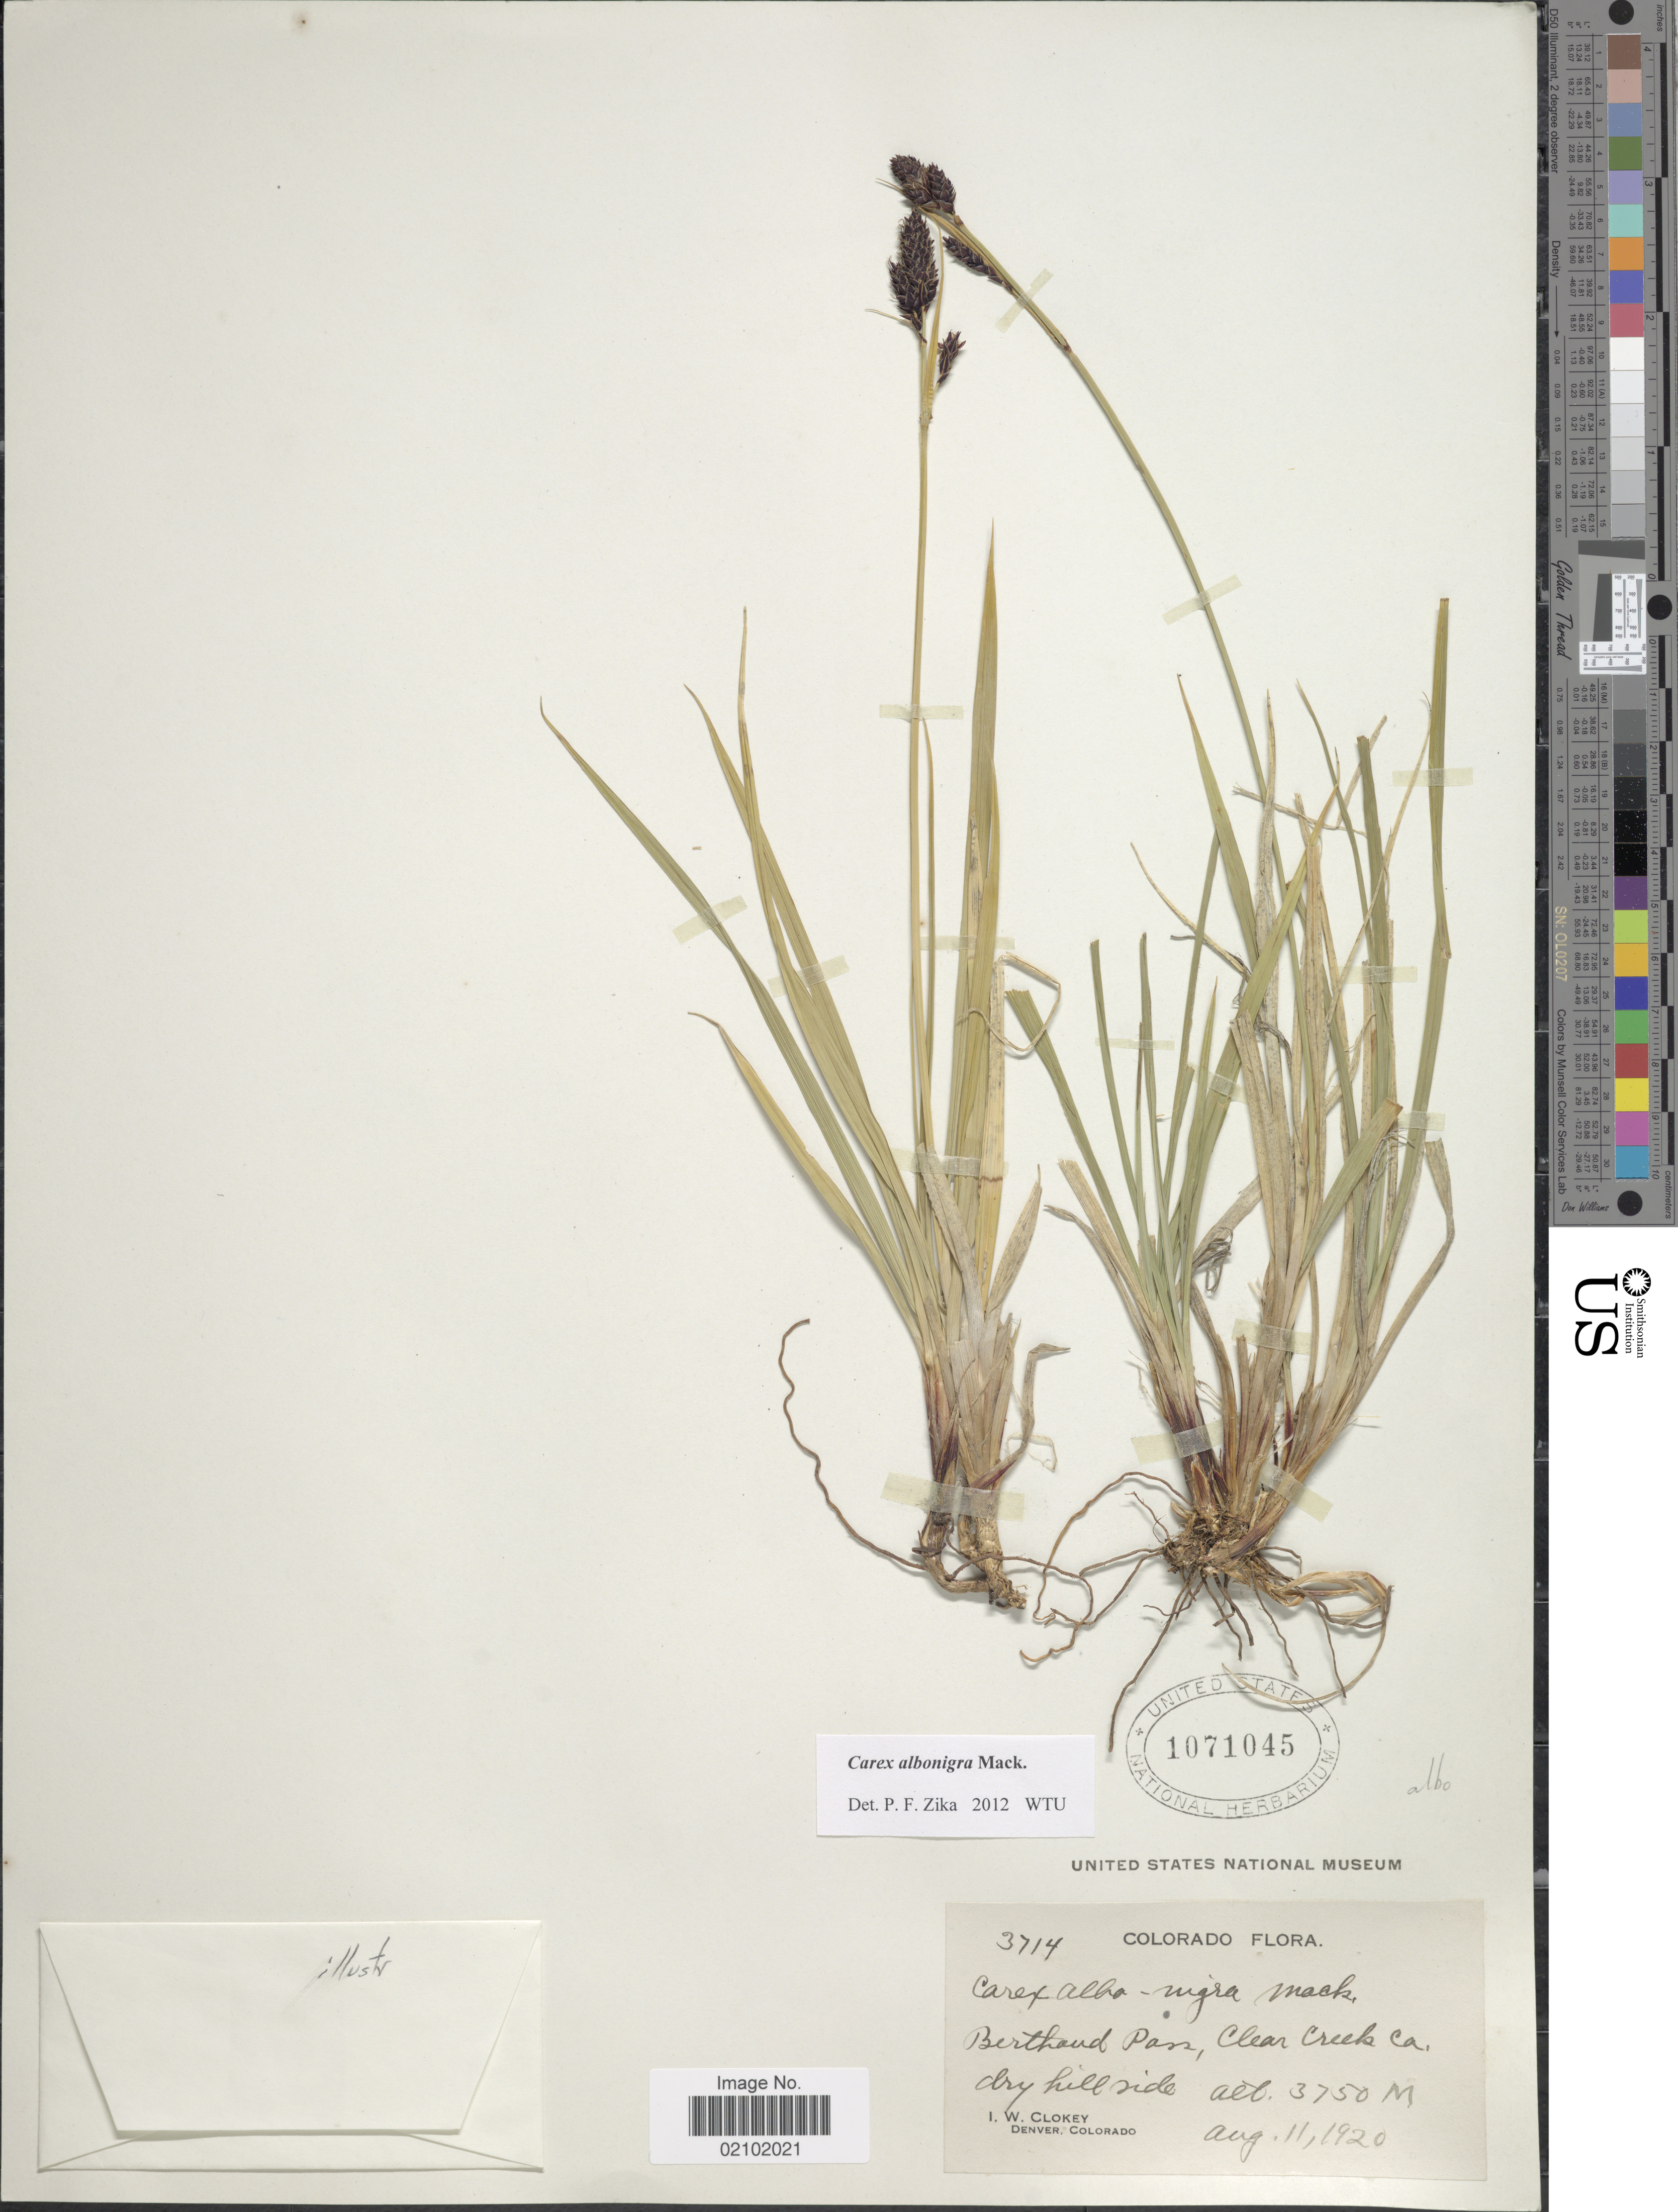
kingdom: Plantae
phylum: Tracheophyta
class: Liliopsida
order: Poales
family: Cyperaceae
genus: Carex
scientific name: Carex albonigra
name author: Mack.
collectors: I. W. Clokey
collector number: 3714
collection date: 1920-08-11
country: United States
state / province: Colorado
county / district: Clear Creek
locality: Berthoud Pass, Clear Creek Co. Dry hill side.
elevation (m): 3750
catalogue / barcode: US 1071045